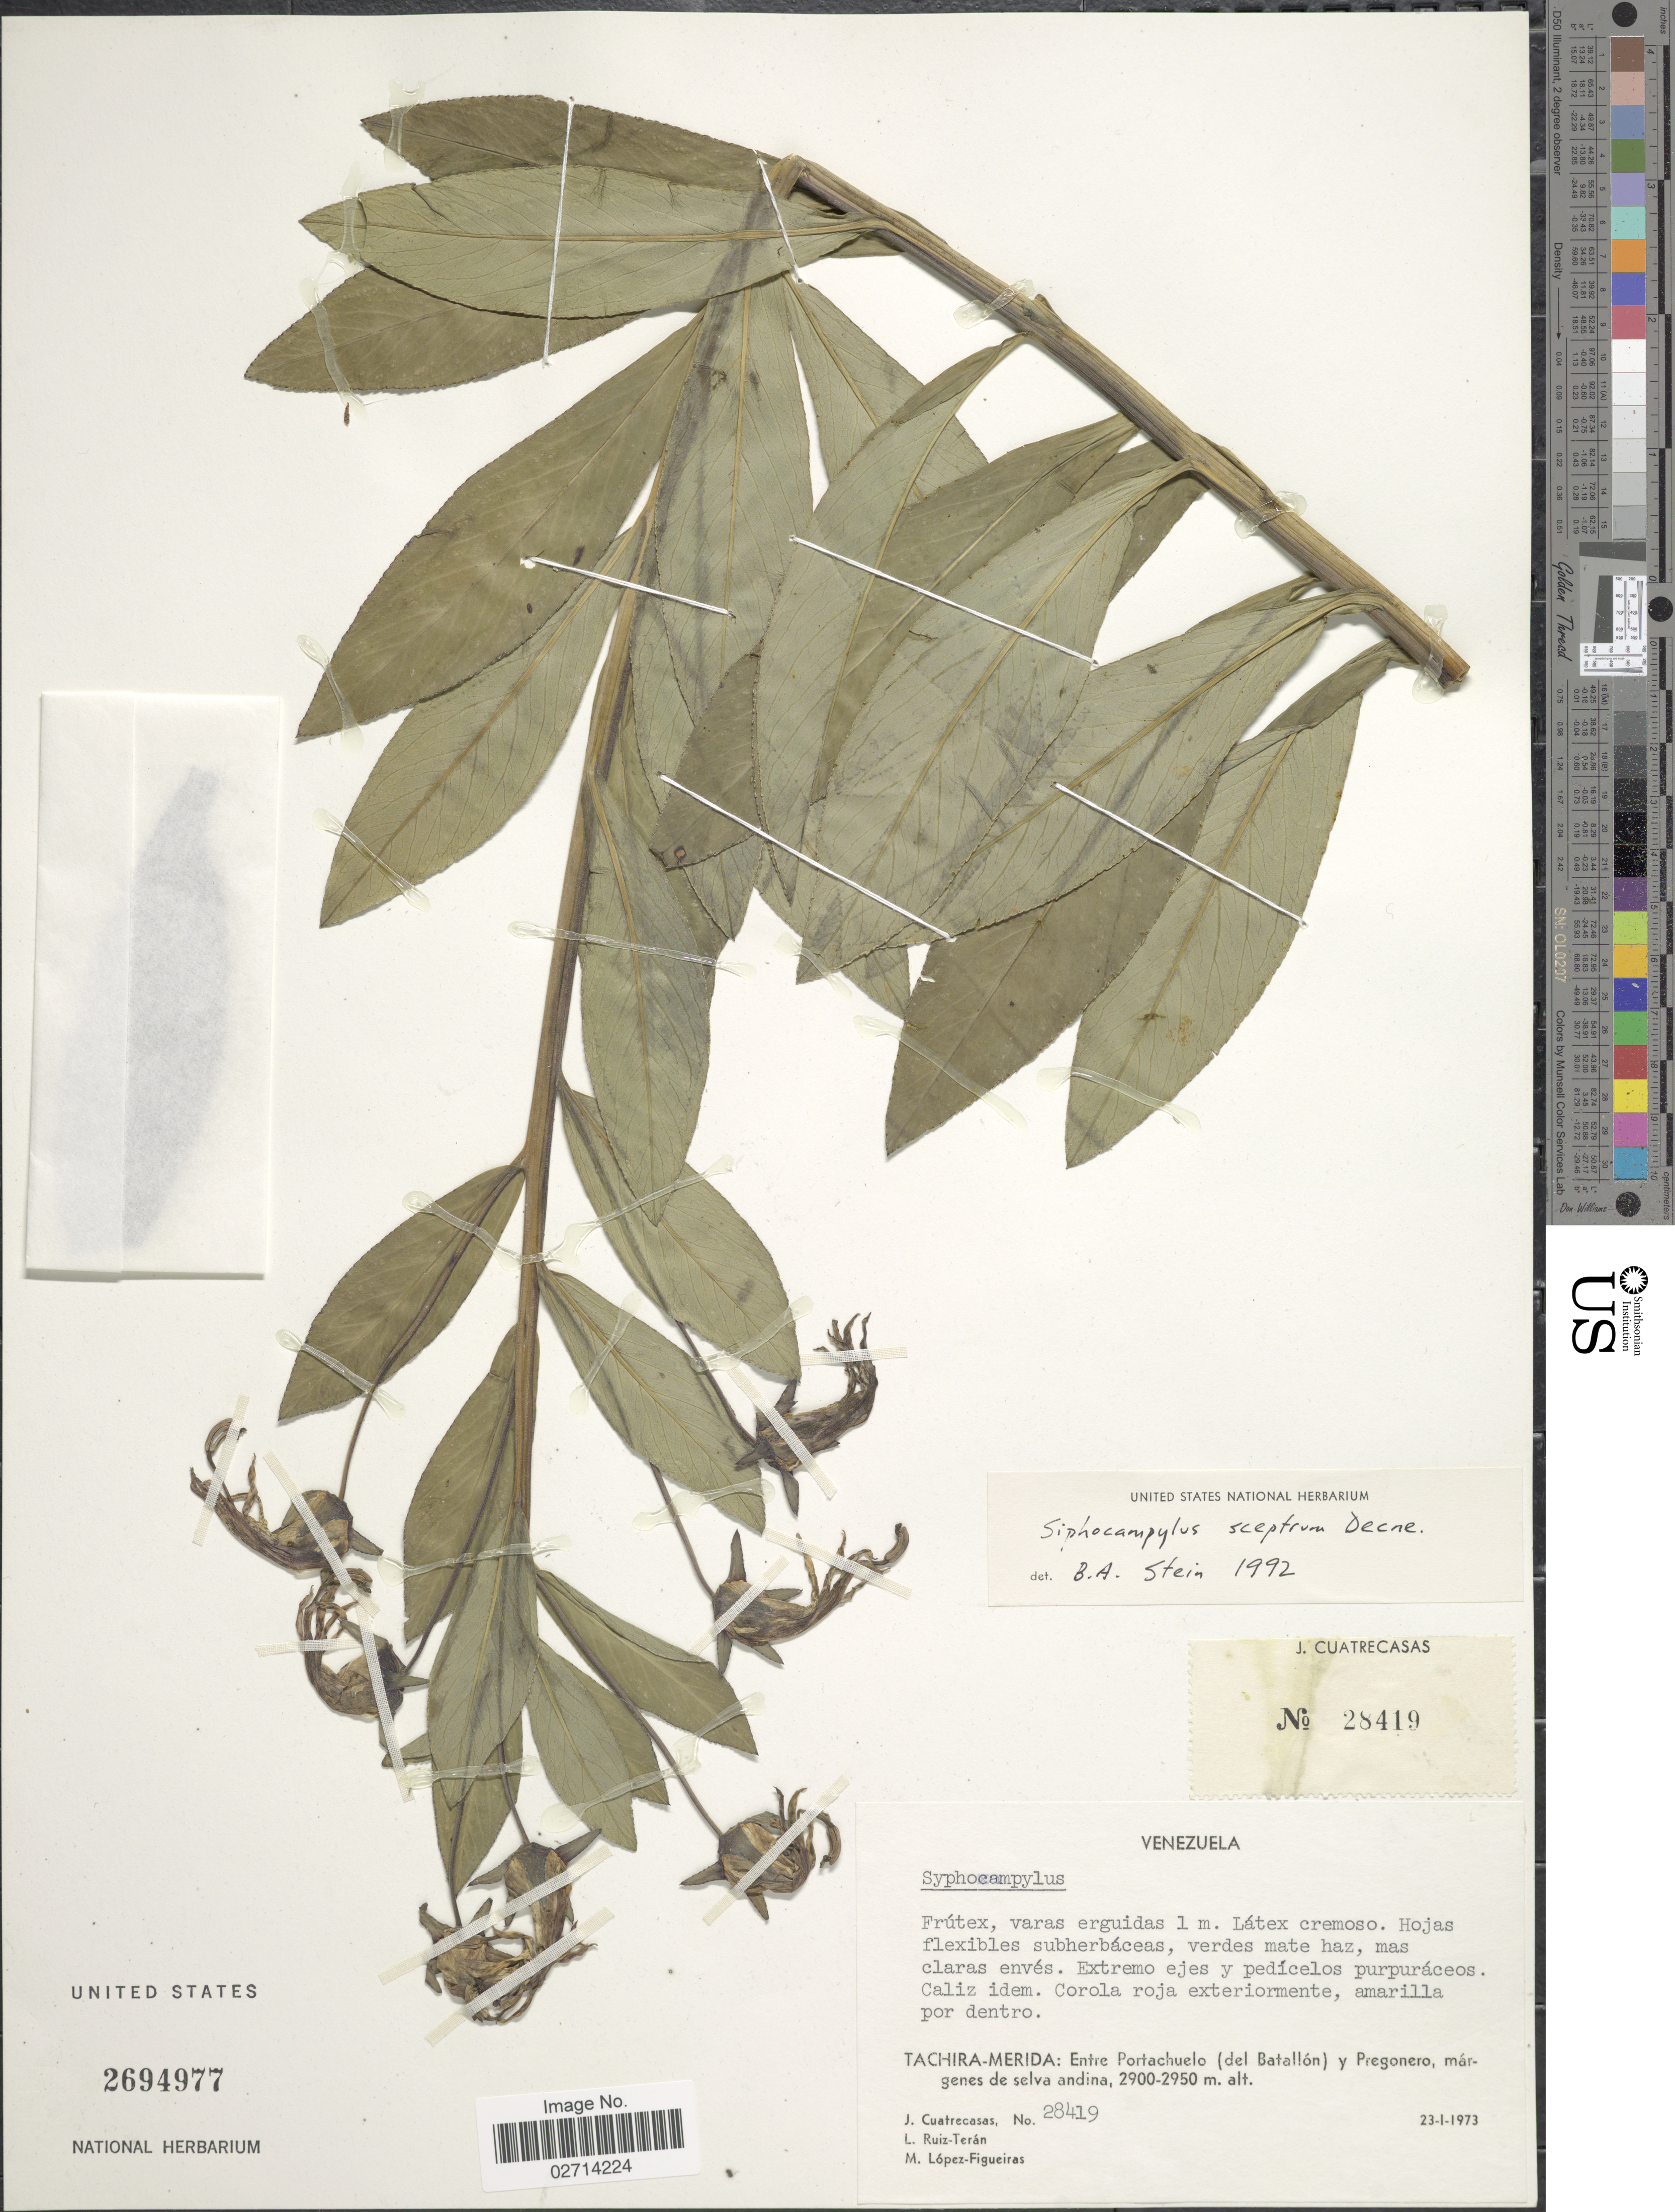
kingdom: Plantae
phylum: Tracheophyta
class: Magnoliopsida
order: Asterales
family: Campanulaceae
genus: Siphocampylus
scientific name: Siphocampylus sceptrum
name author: Decne. ex B.L. Linden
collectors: J. Cuatrecasas, L. E. Ruíz-Terán & M. López Figueiras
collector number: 28419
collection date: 1973-01-23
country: Venezuela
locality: Tachira-Merida: Entre Portachuelo (del Batallon) y Pregonero, margenes de selva andina.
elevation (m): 2900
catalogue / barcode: US 2694977